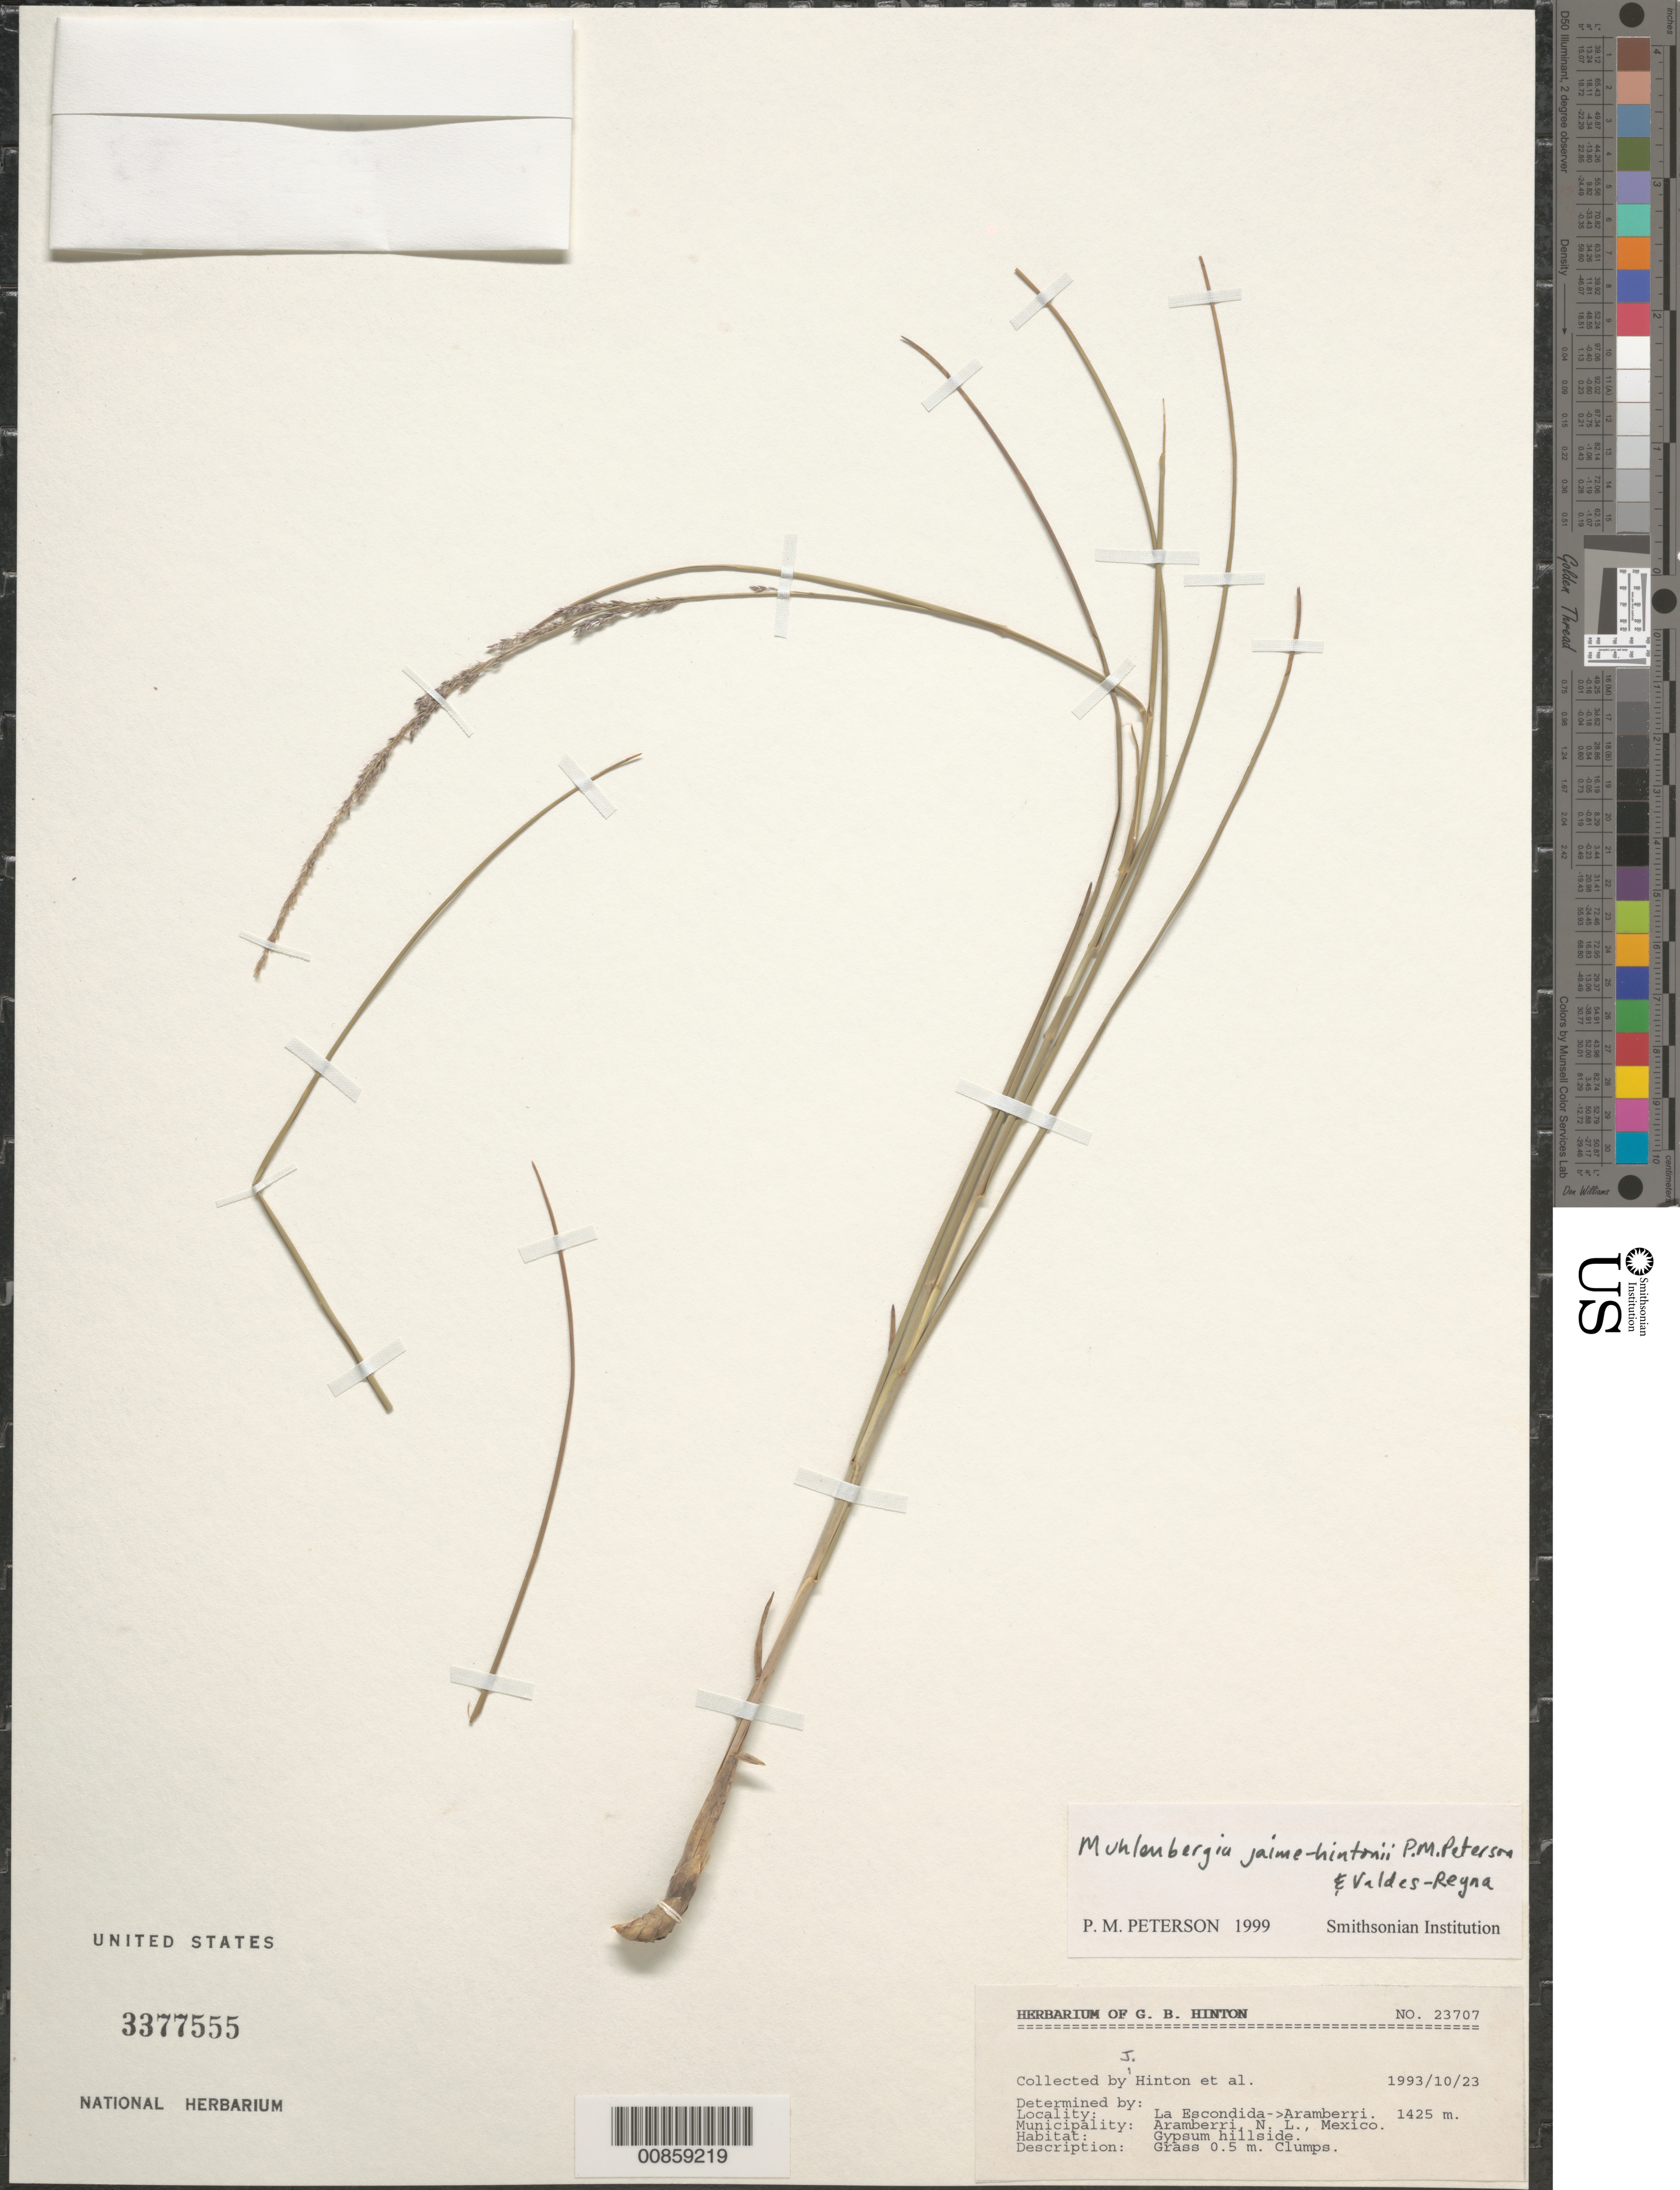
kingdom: Plantae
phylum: Tracheophyta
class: Liliopsida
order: Poales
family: Poaceae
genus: Muhlenbergia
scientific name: Muhlenbergia jaime-hintonii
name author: P.M. Peterson & Valdés-Reyna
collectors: J. Hinton & et al.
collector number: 23707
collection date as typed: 23 Oct 1993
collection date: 1993-10-23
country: Mexico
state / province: Nuevo Leon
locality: La Escondida, Aramberri, N.L.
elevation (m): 1425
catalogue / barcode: US 3377555